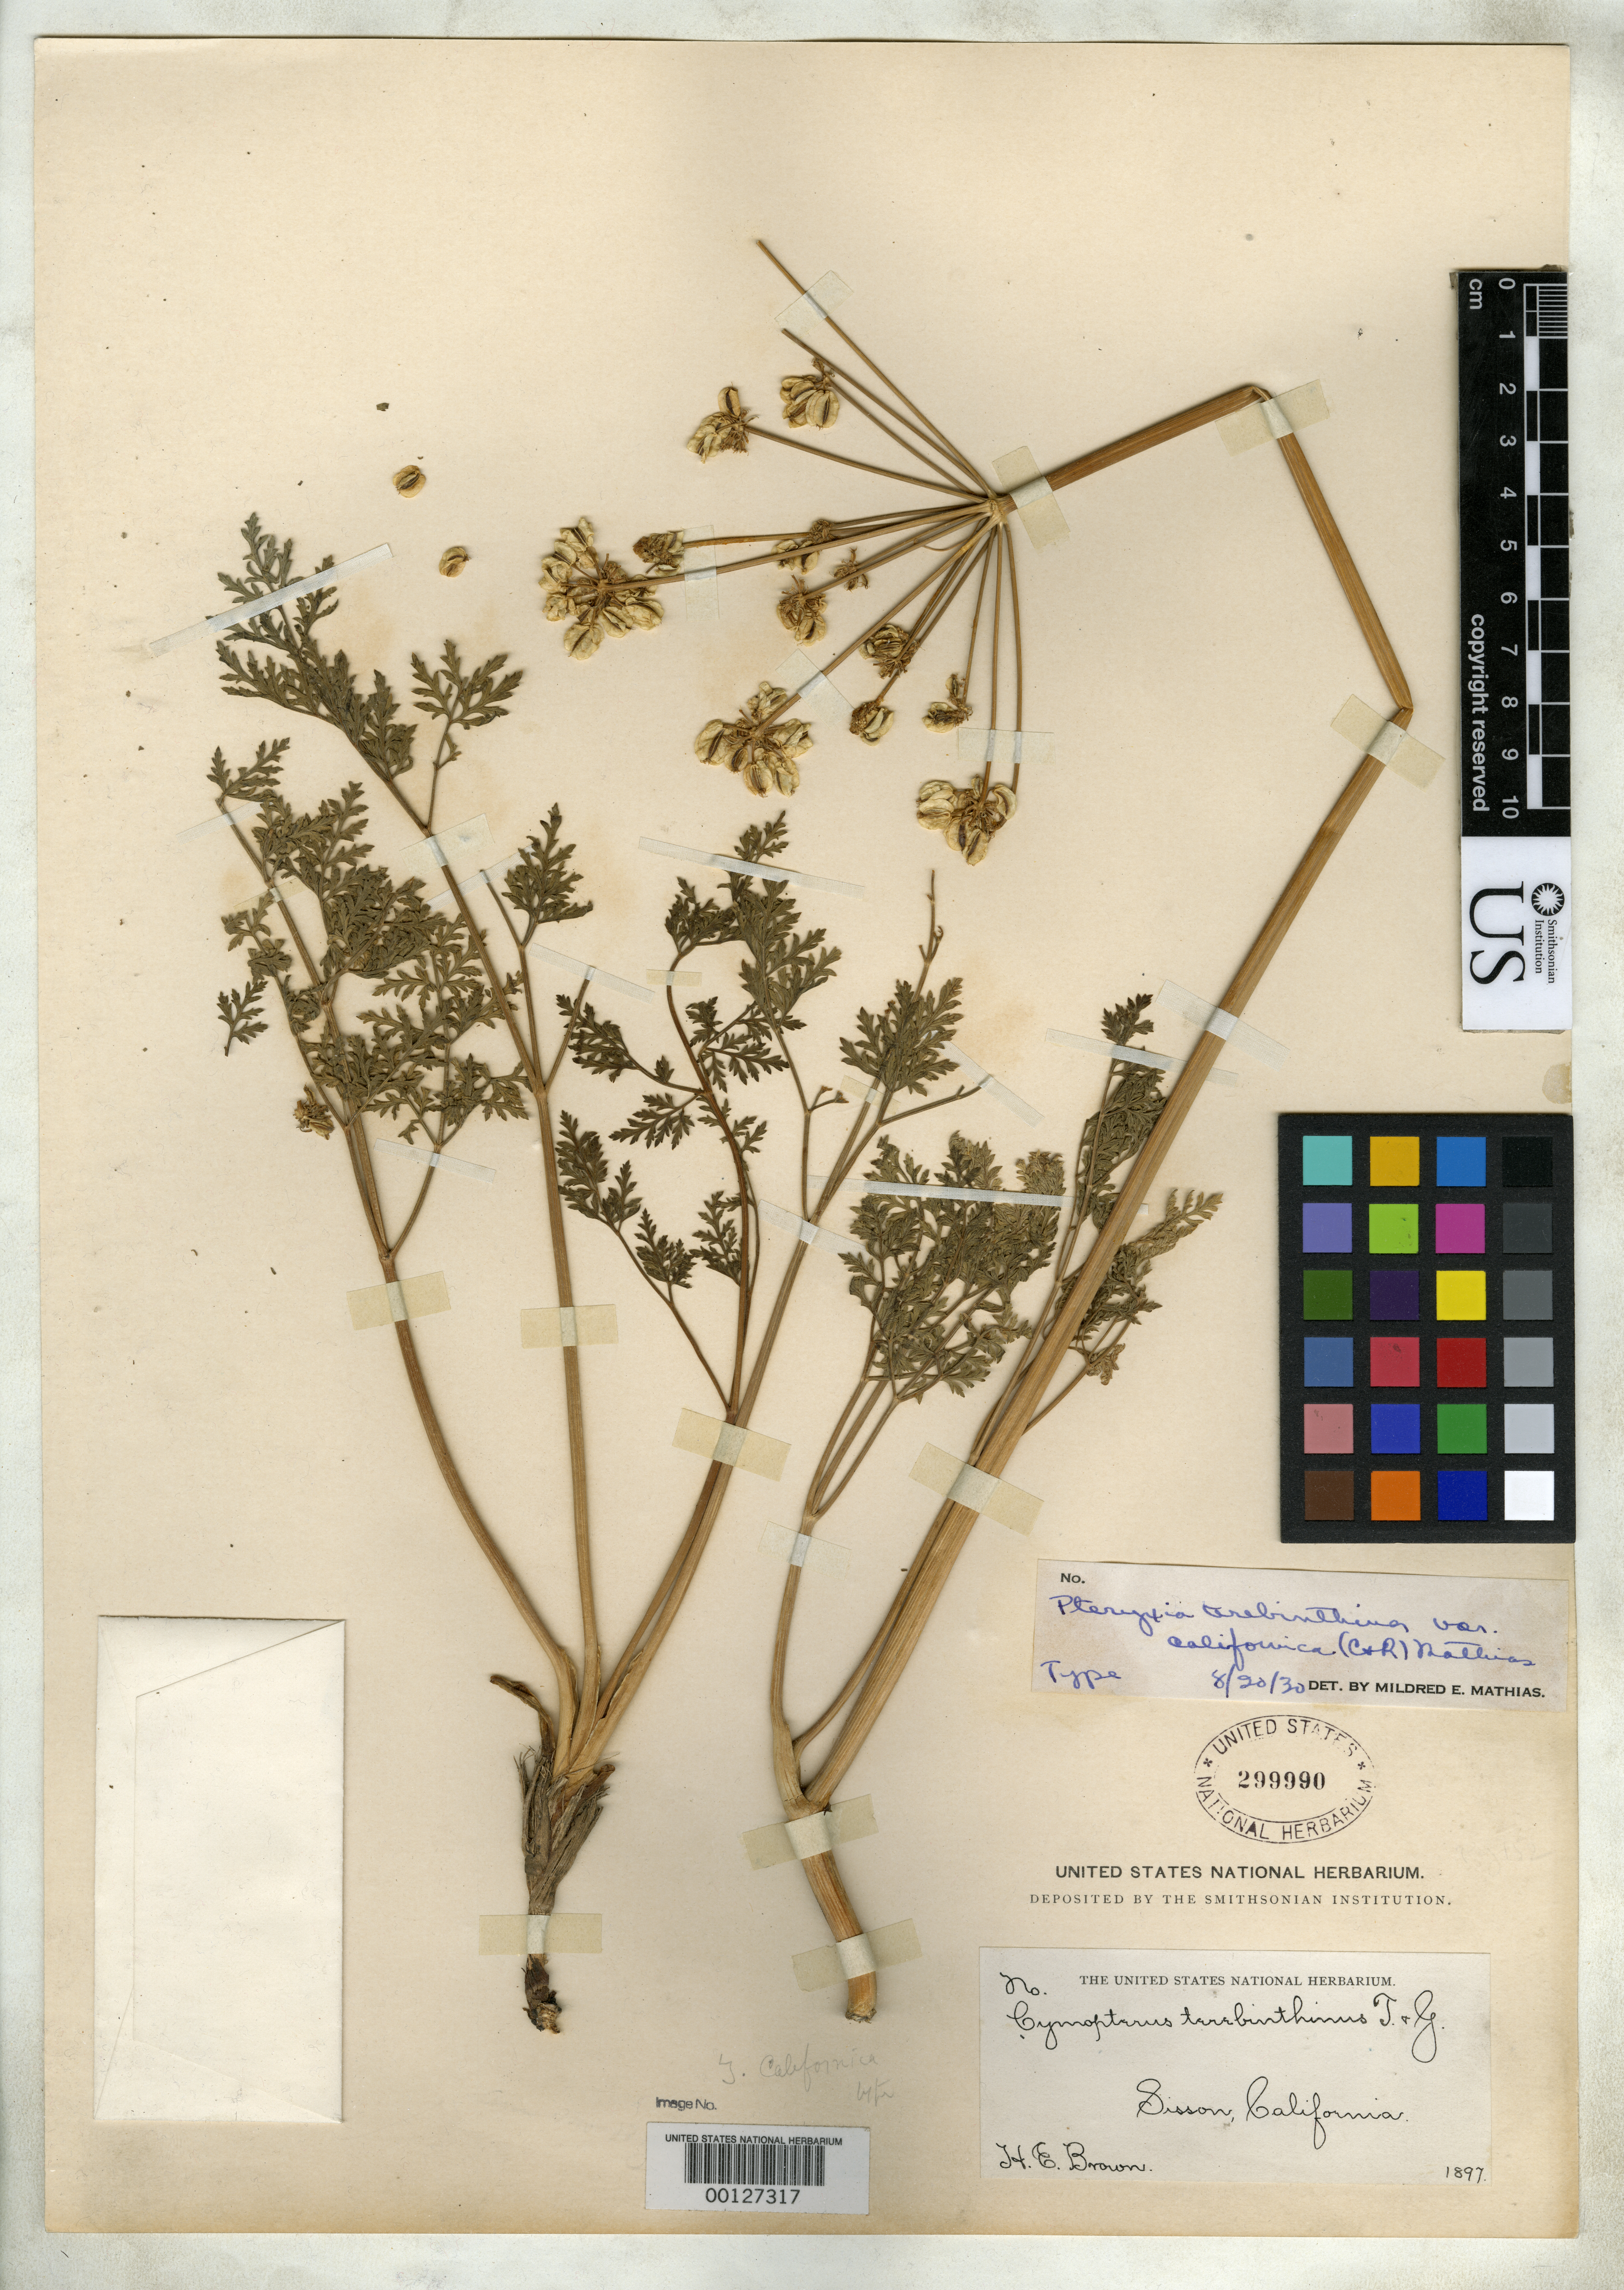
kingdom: Plantae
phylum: Tracheophyta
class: Magnoliopsida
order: Apiales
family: Apiaceae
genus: Pteryxia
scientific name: Pteryxia californica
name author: J.M. Coult. & Rose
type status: Holotype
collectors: H. E. Brown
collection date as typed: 1897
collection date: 1897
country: United States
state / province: California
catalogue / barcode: US 299990